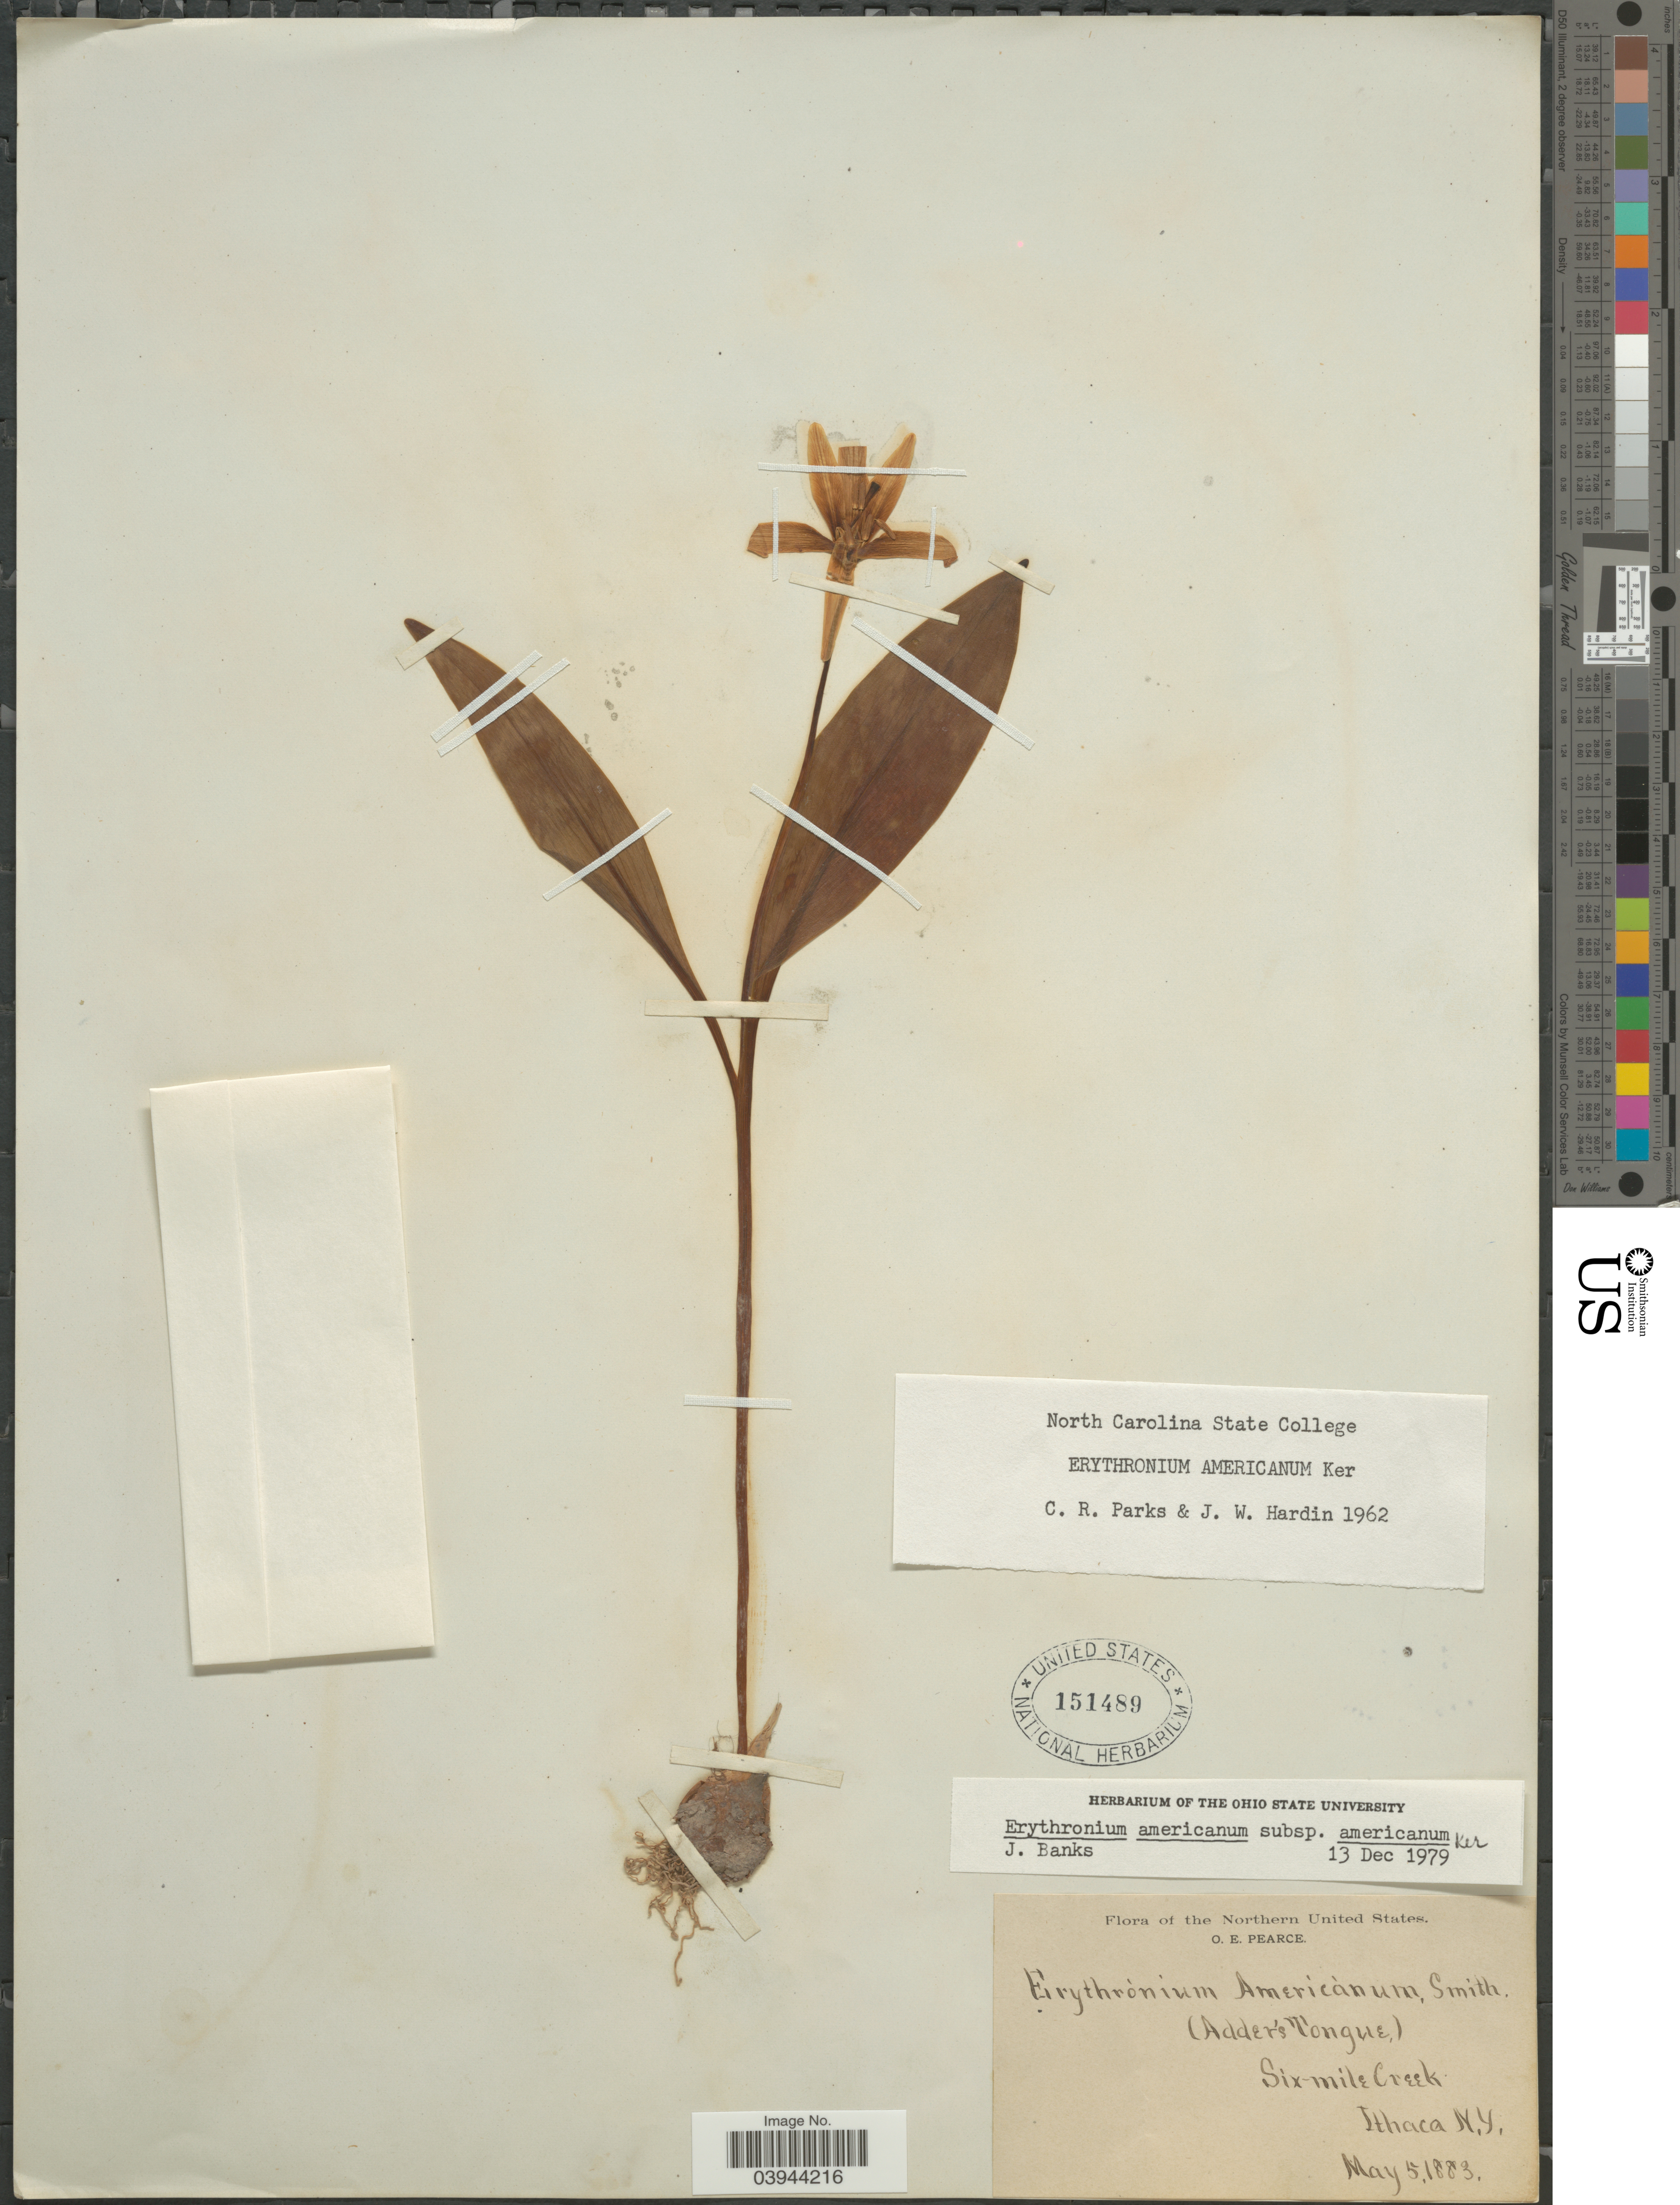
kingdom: Plantae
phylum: Tracheophyta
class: Liliopsida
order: Liliales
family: Liliaceae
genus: Erythronium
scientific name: Erythronium americanum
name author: Ker Gawl.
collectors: O. E. Pearce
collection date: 1883-05-05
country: United States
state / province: New York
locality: Northern United States. Six-mile Creek, Ithaca.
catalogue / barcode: US 151489